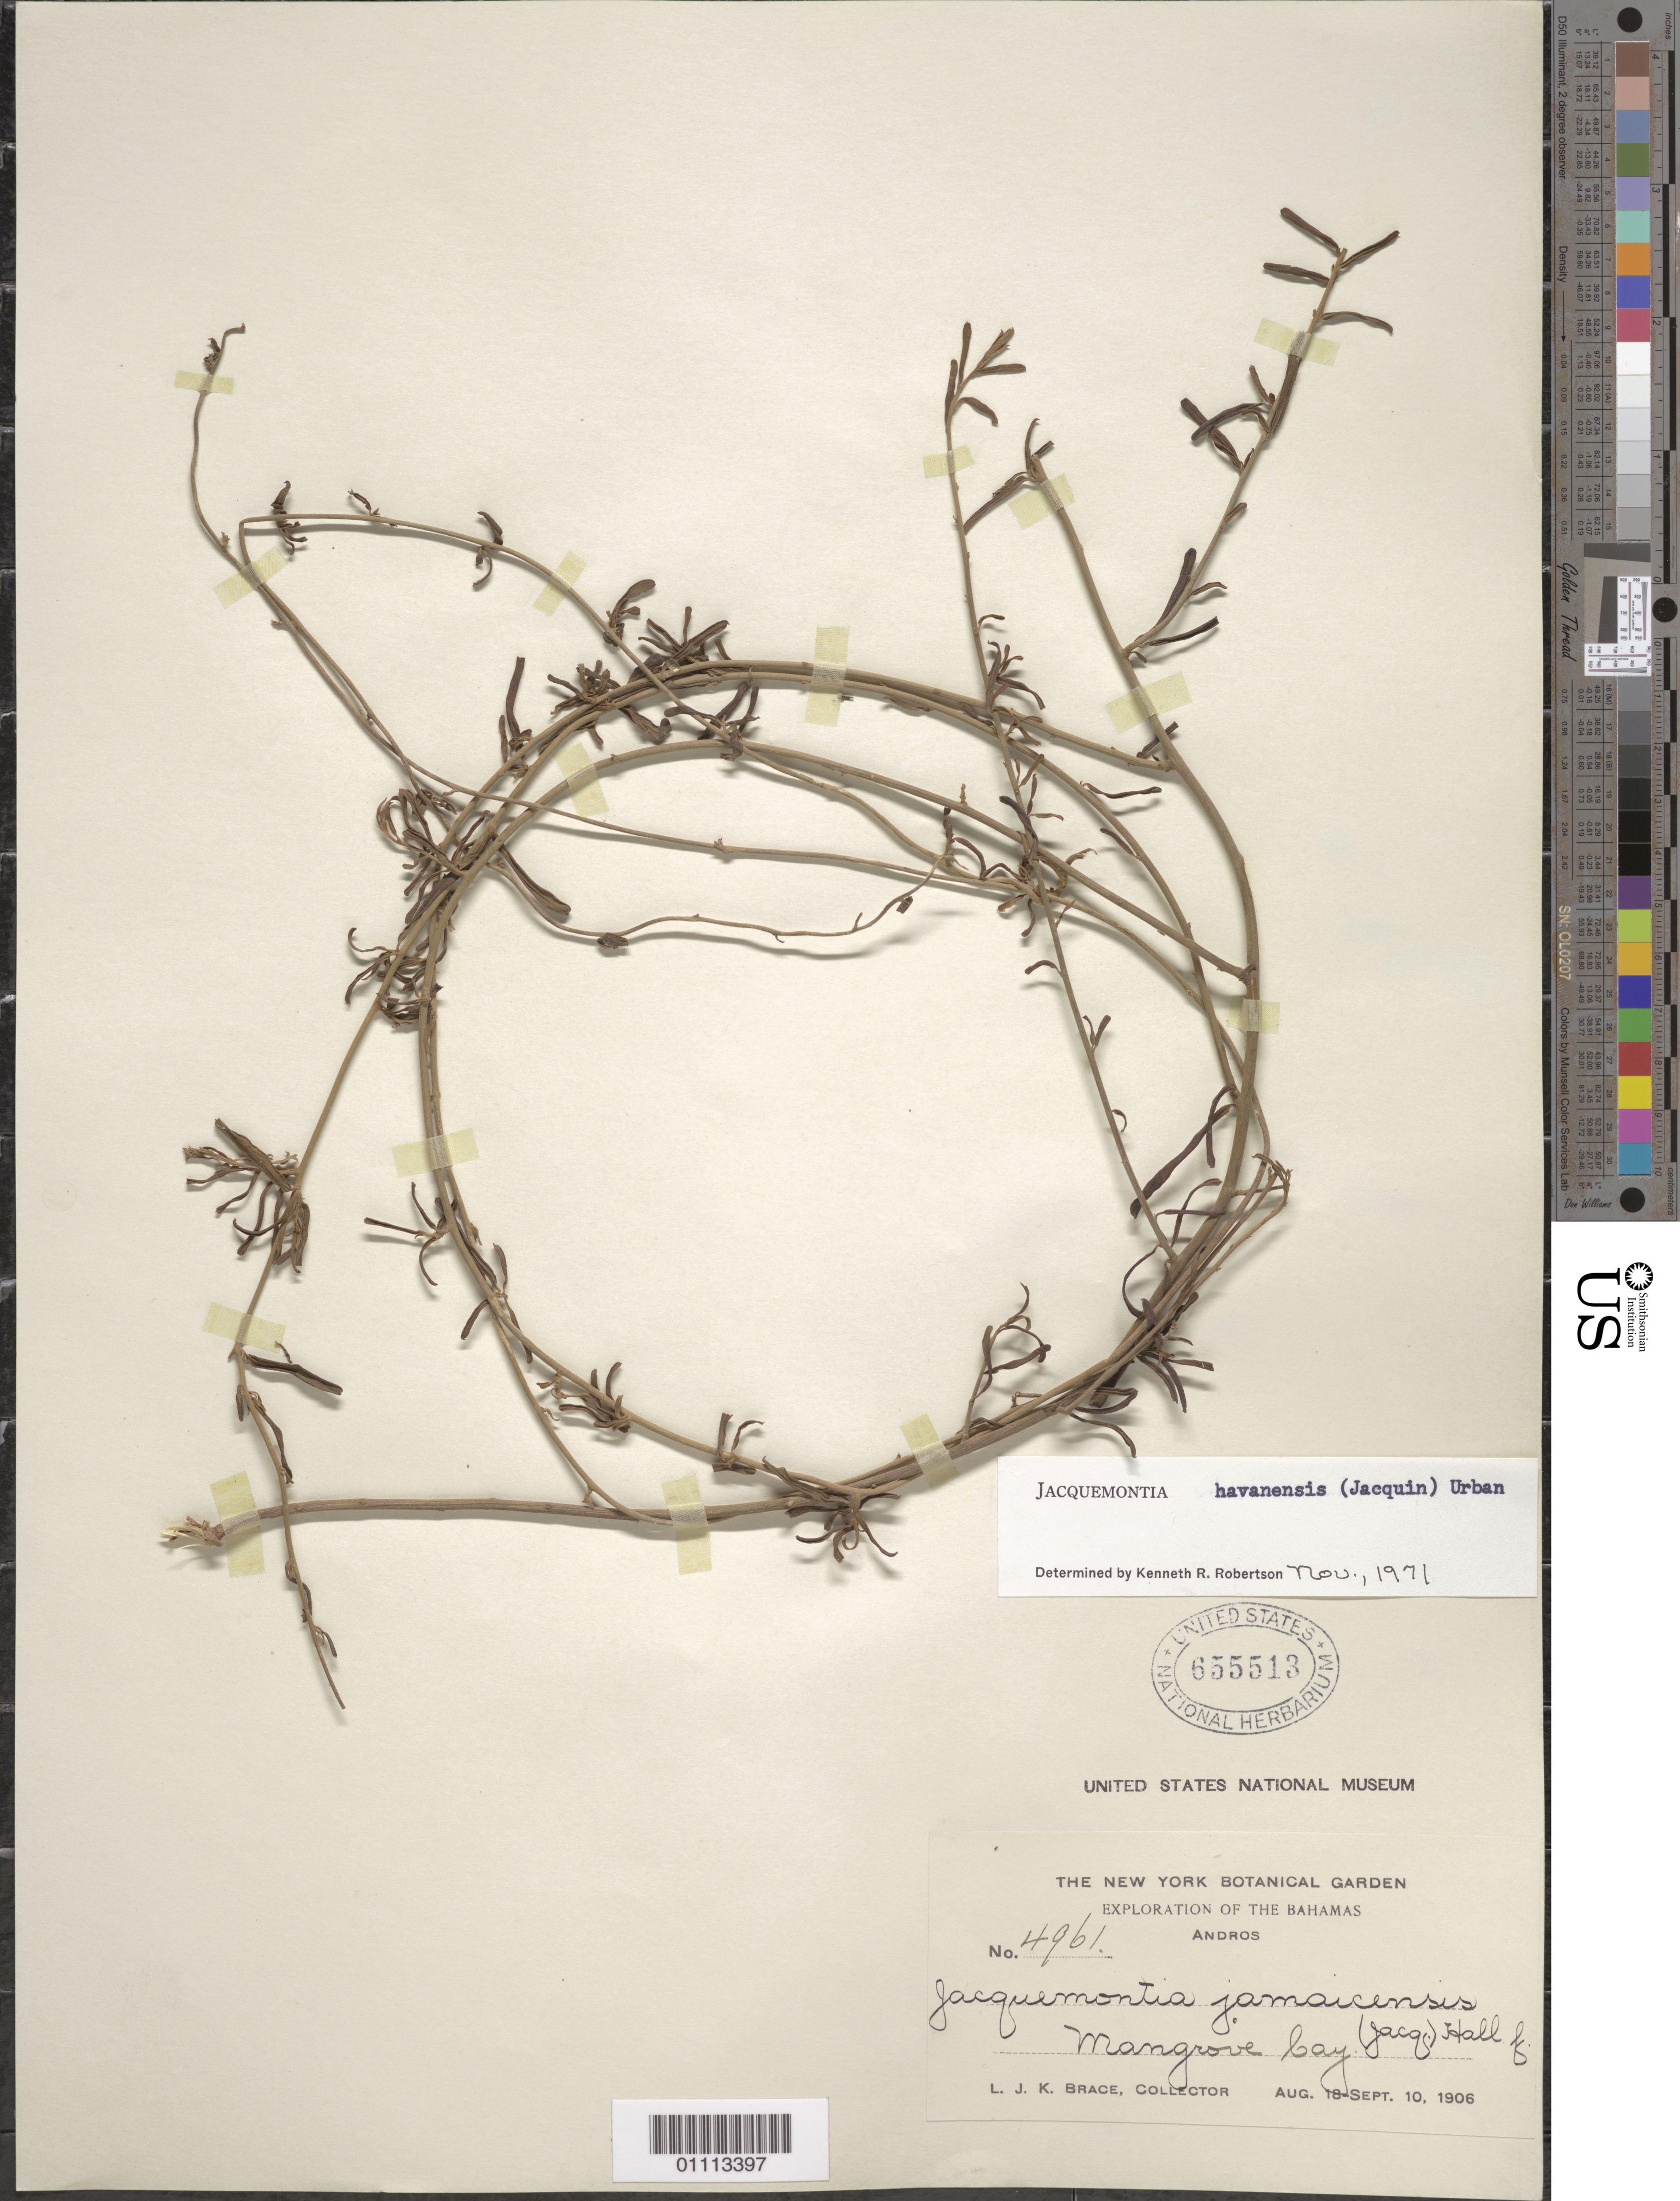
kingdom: Plantae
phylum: Tracheophyta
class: Magnoliopsida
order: Solanales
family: Convolvulaceae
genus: Jacquemontia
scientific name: Jacquemontia havanensis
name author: (Jacq.) Urb.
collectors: L. J. K. Brace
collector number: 4961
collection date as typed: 18 Aug 1906 to 10 Sep 1906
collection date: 1906-08-18/1906-09-10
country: Bahamas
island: Andros I.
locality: Mangrove Cay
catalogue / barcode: US 655513